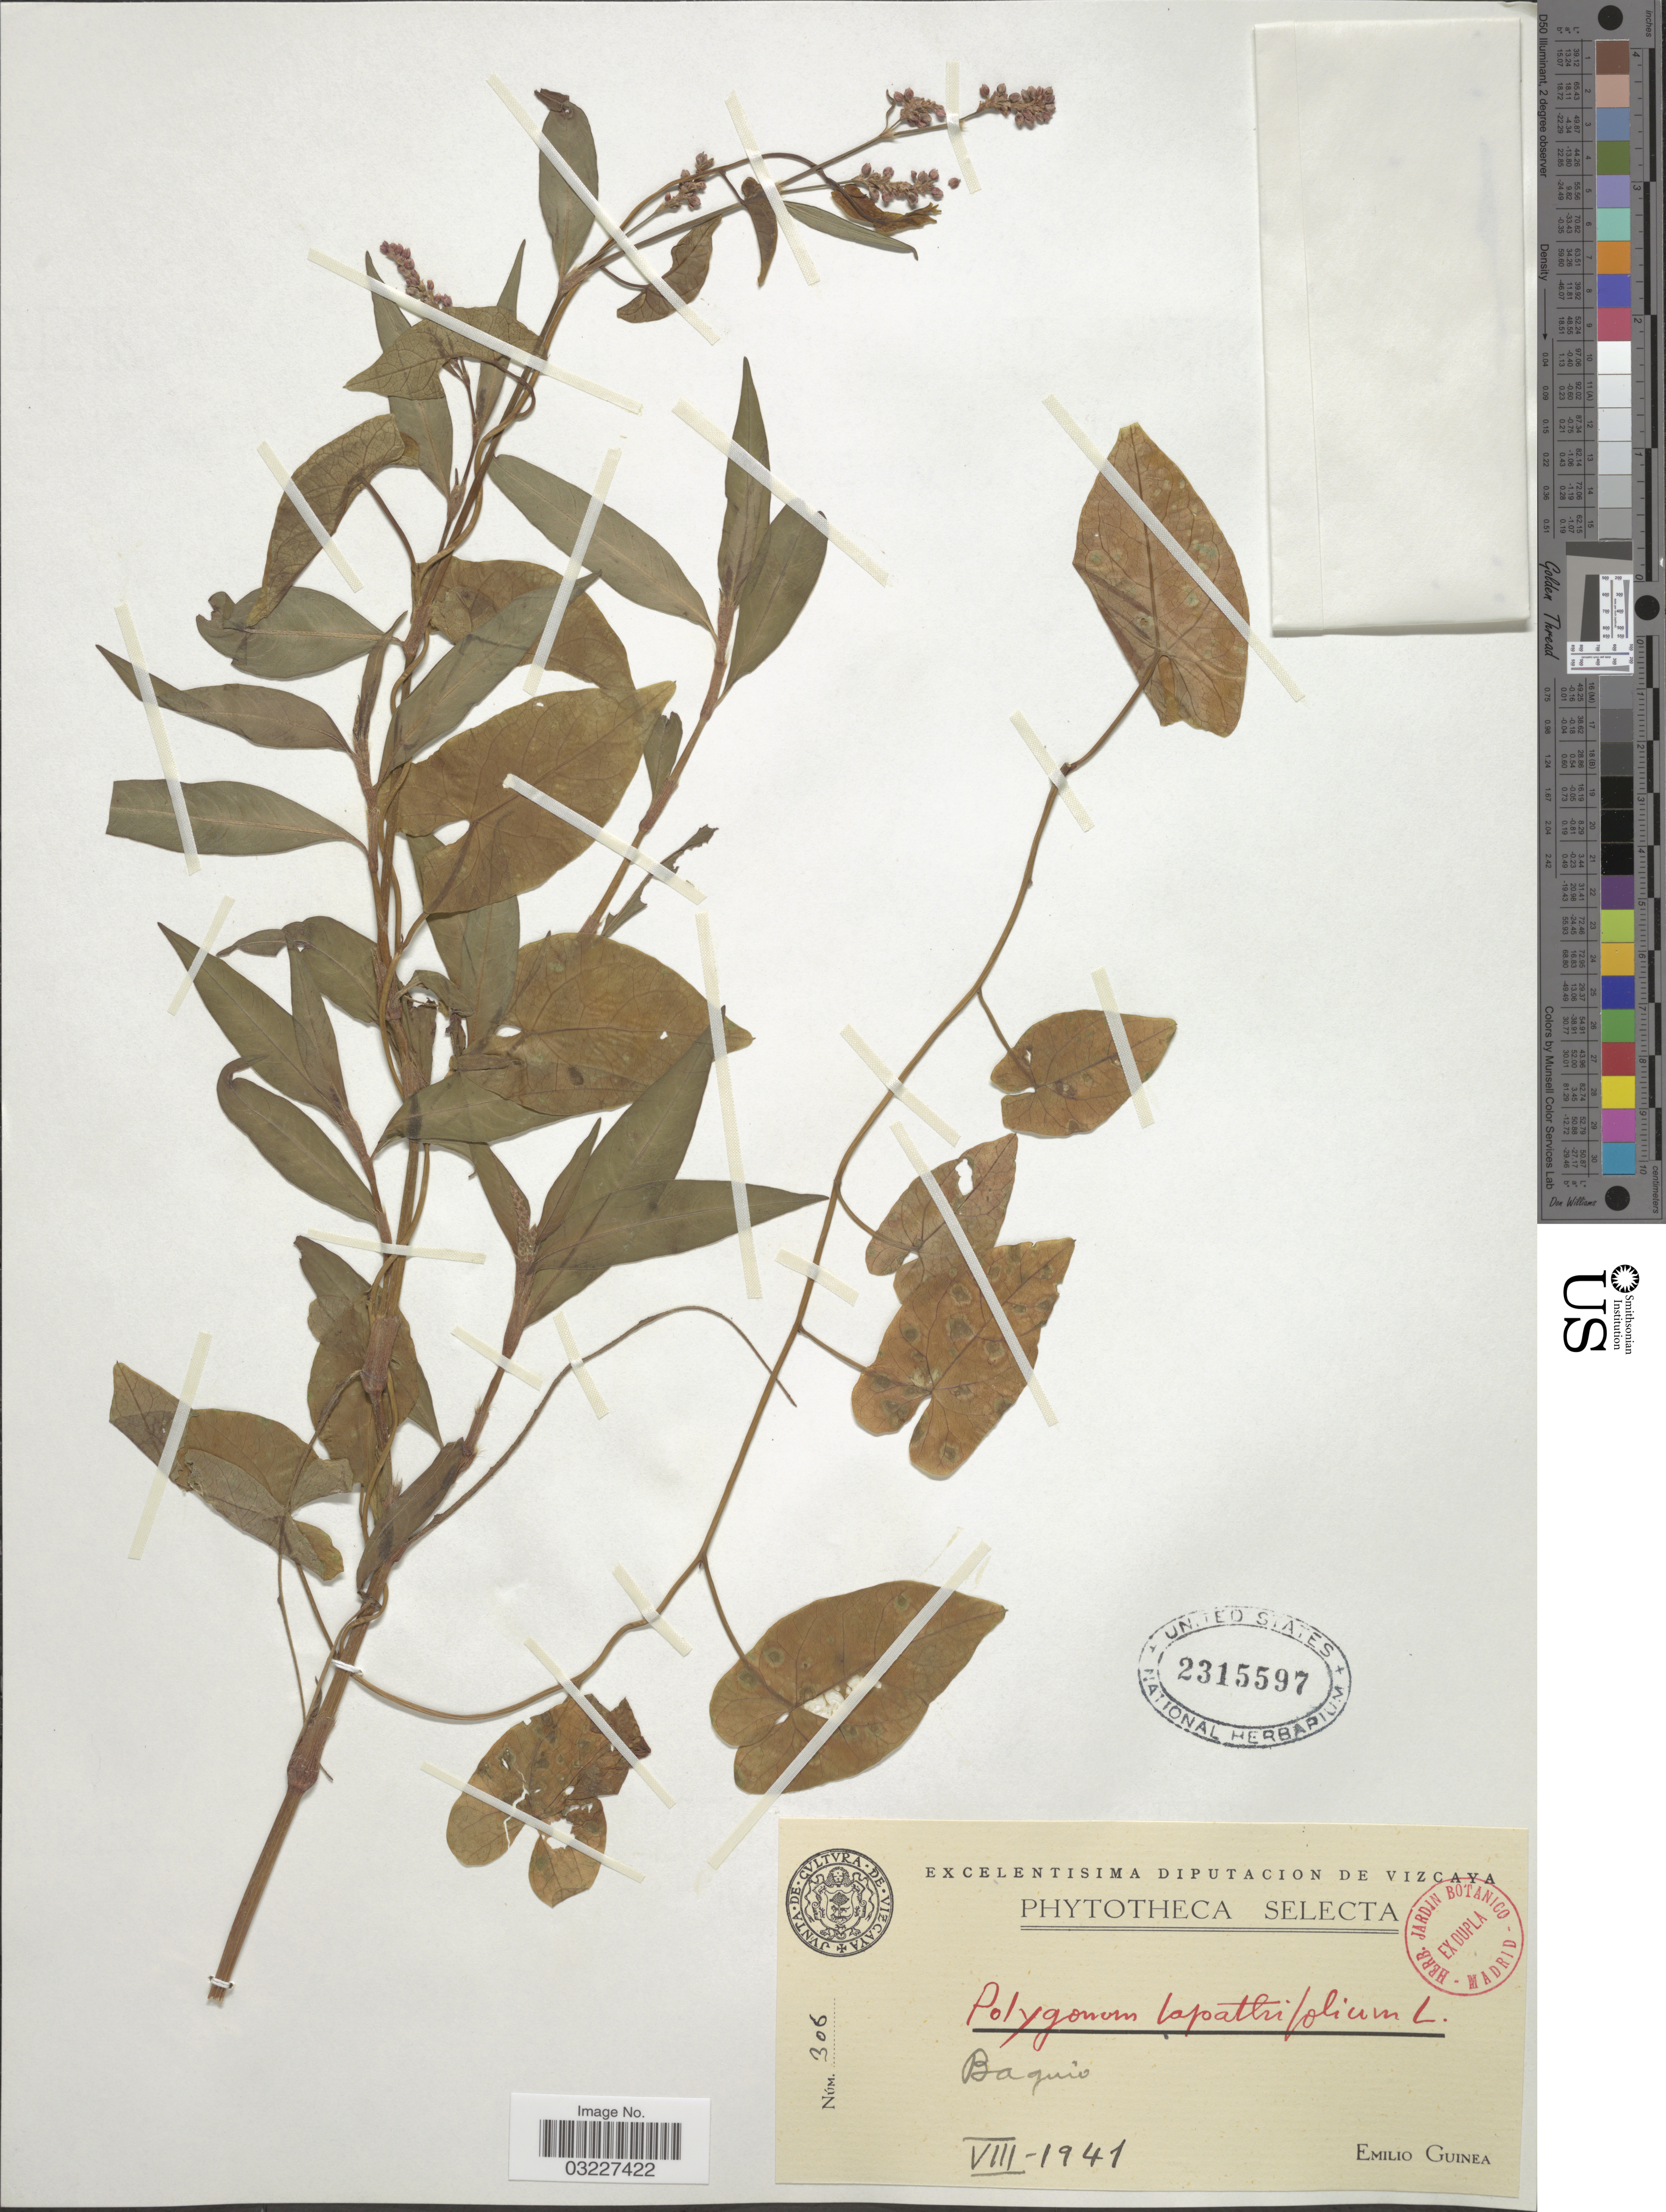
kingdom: Plantae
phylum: Tracheophyta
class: Magnoliopsida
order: Caryophyllales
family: Polygonaceae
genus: Polygonum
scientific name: Polygonum lapathifolium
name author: L.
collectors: E. Guinea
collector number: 306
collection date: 1941-08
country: Spain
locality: Baquio.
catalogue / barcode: US 2315597